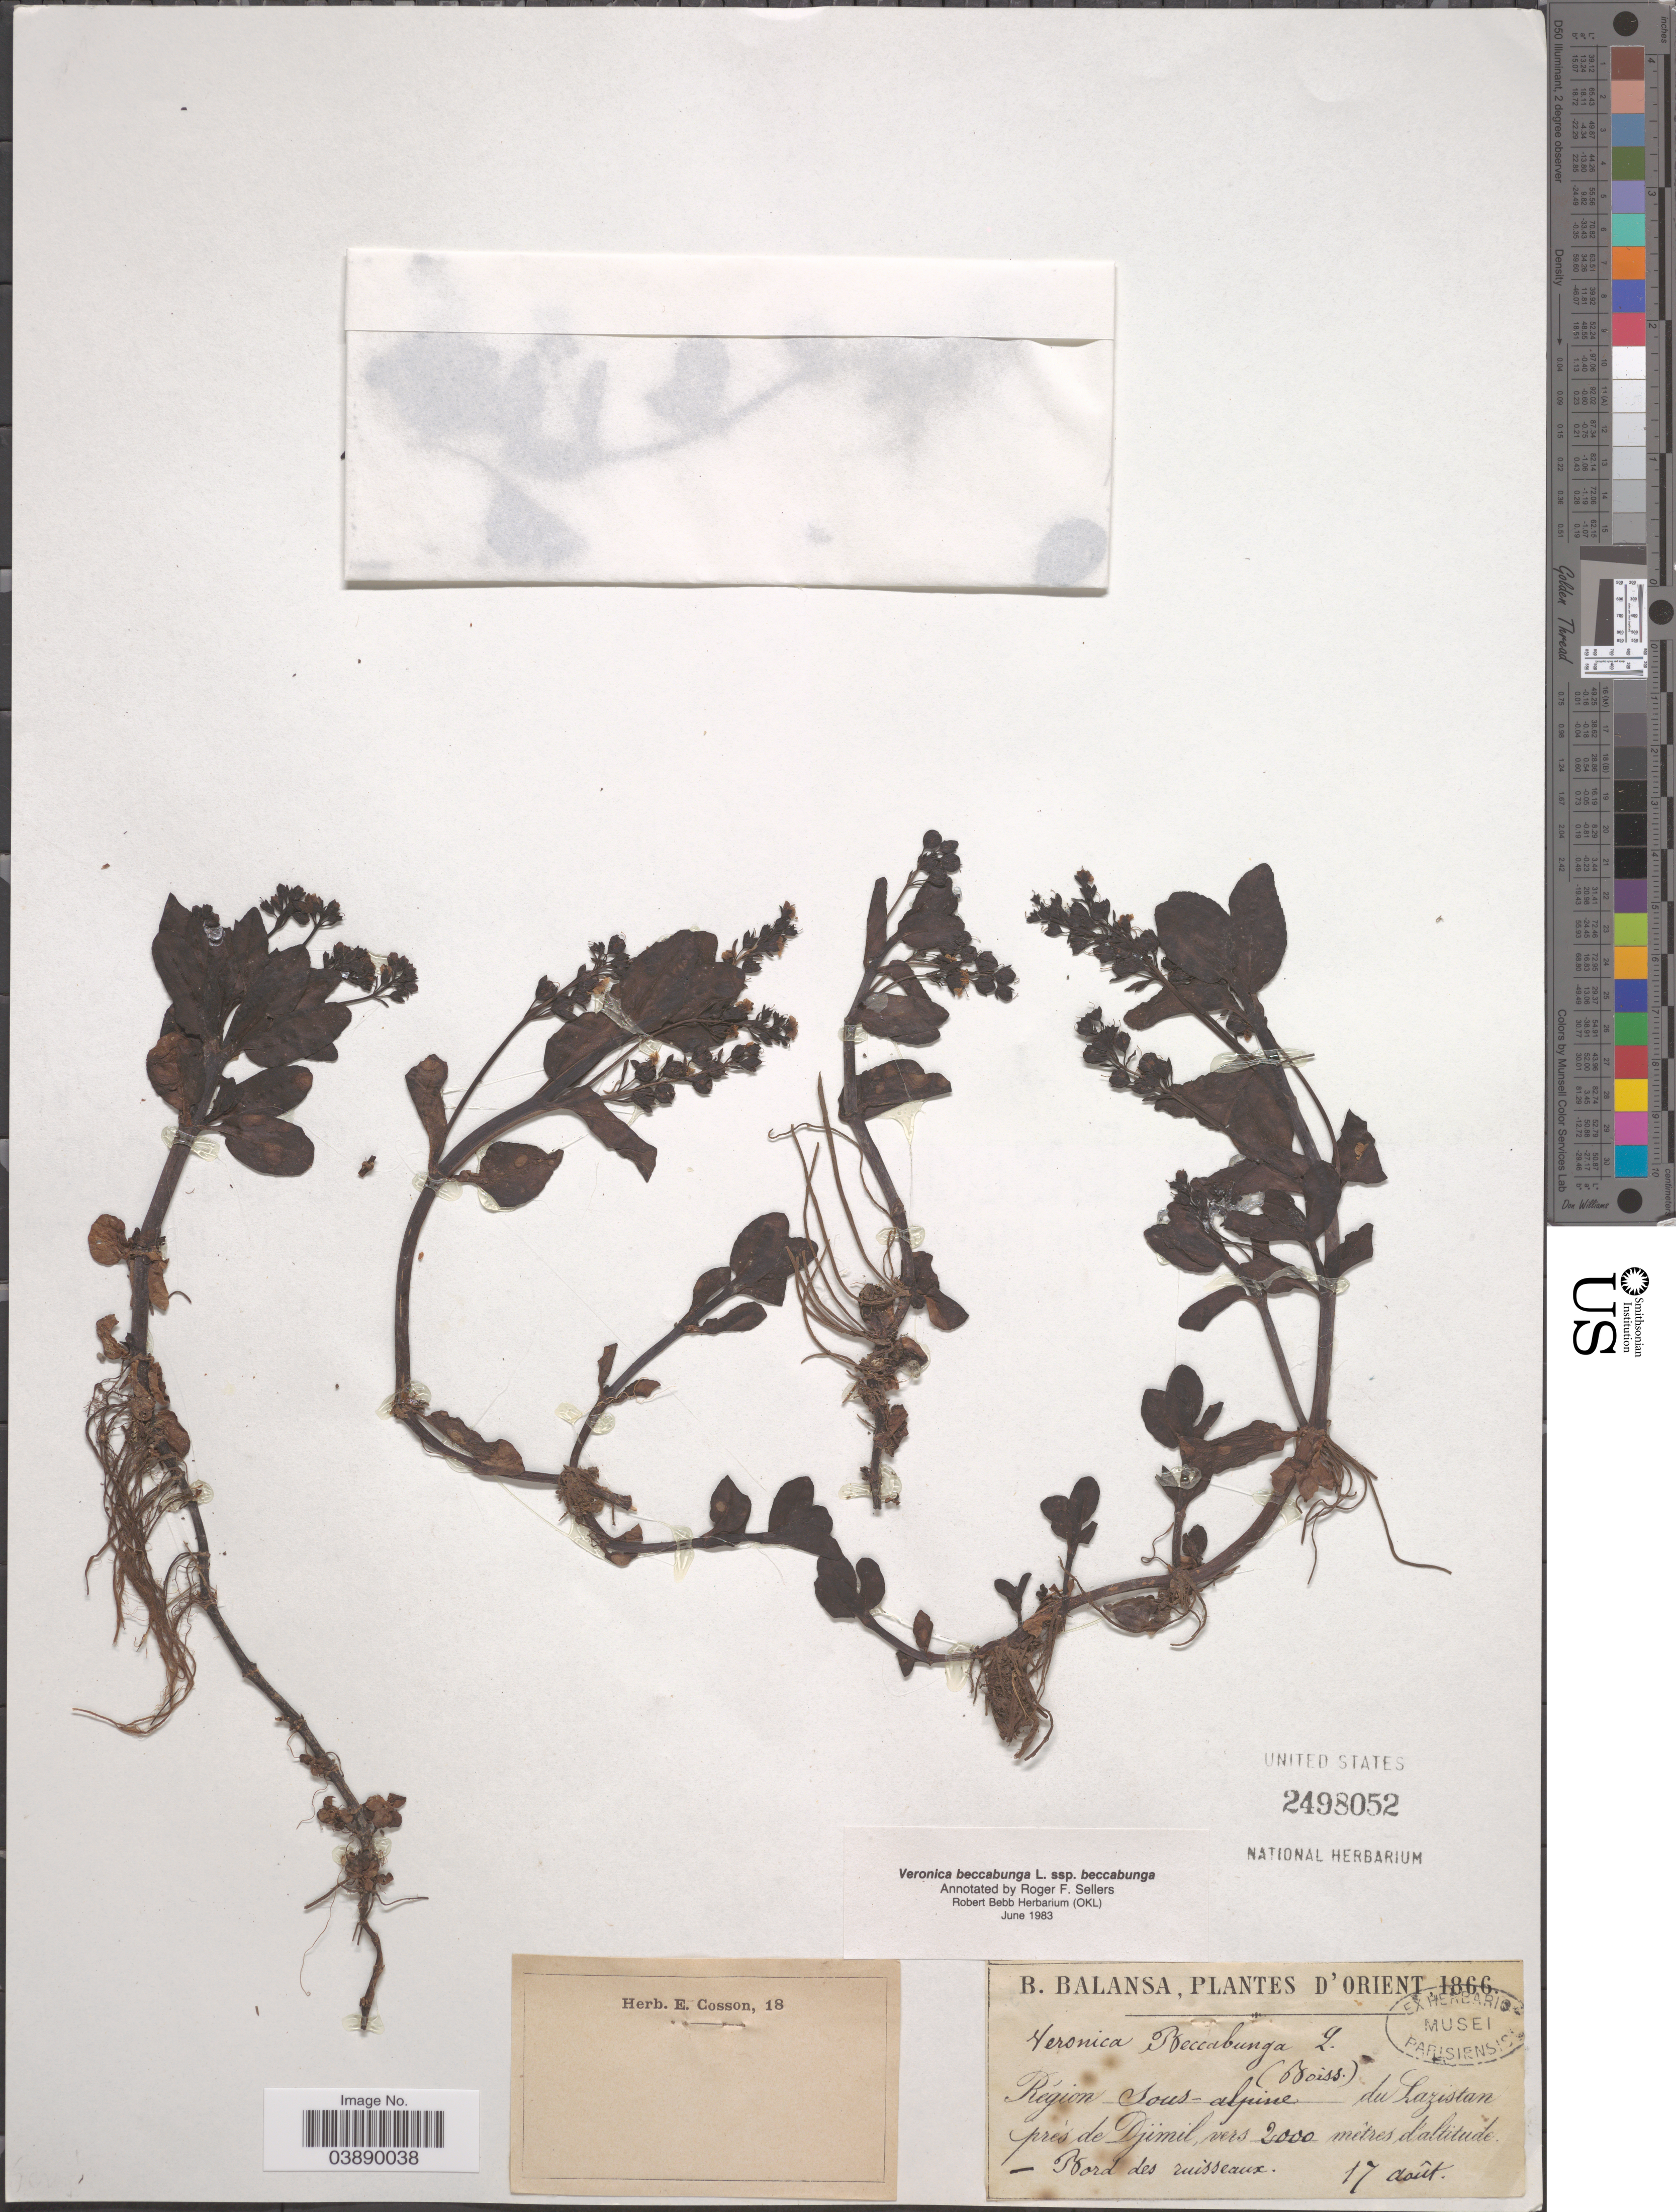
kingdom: Plantae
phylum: Tracheophyta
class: Magnoliopsida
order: Lamiales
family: Plantaginaceae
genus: Veronica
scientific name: Veronica beccabunga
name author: L.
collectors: B. Balansa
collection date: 1866-08-17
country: Turkey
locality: D'Orient. Région Sous-alpine du Lazistan près de Djimil.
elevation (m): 2000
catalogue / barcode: US 2498052